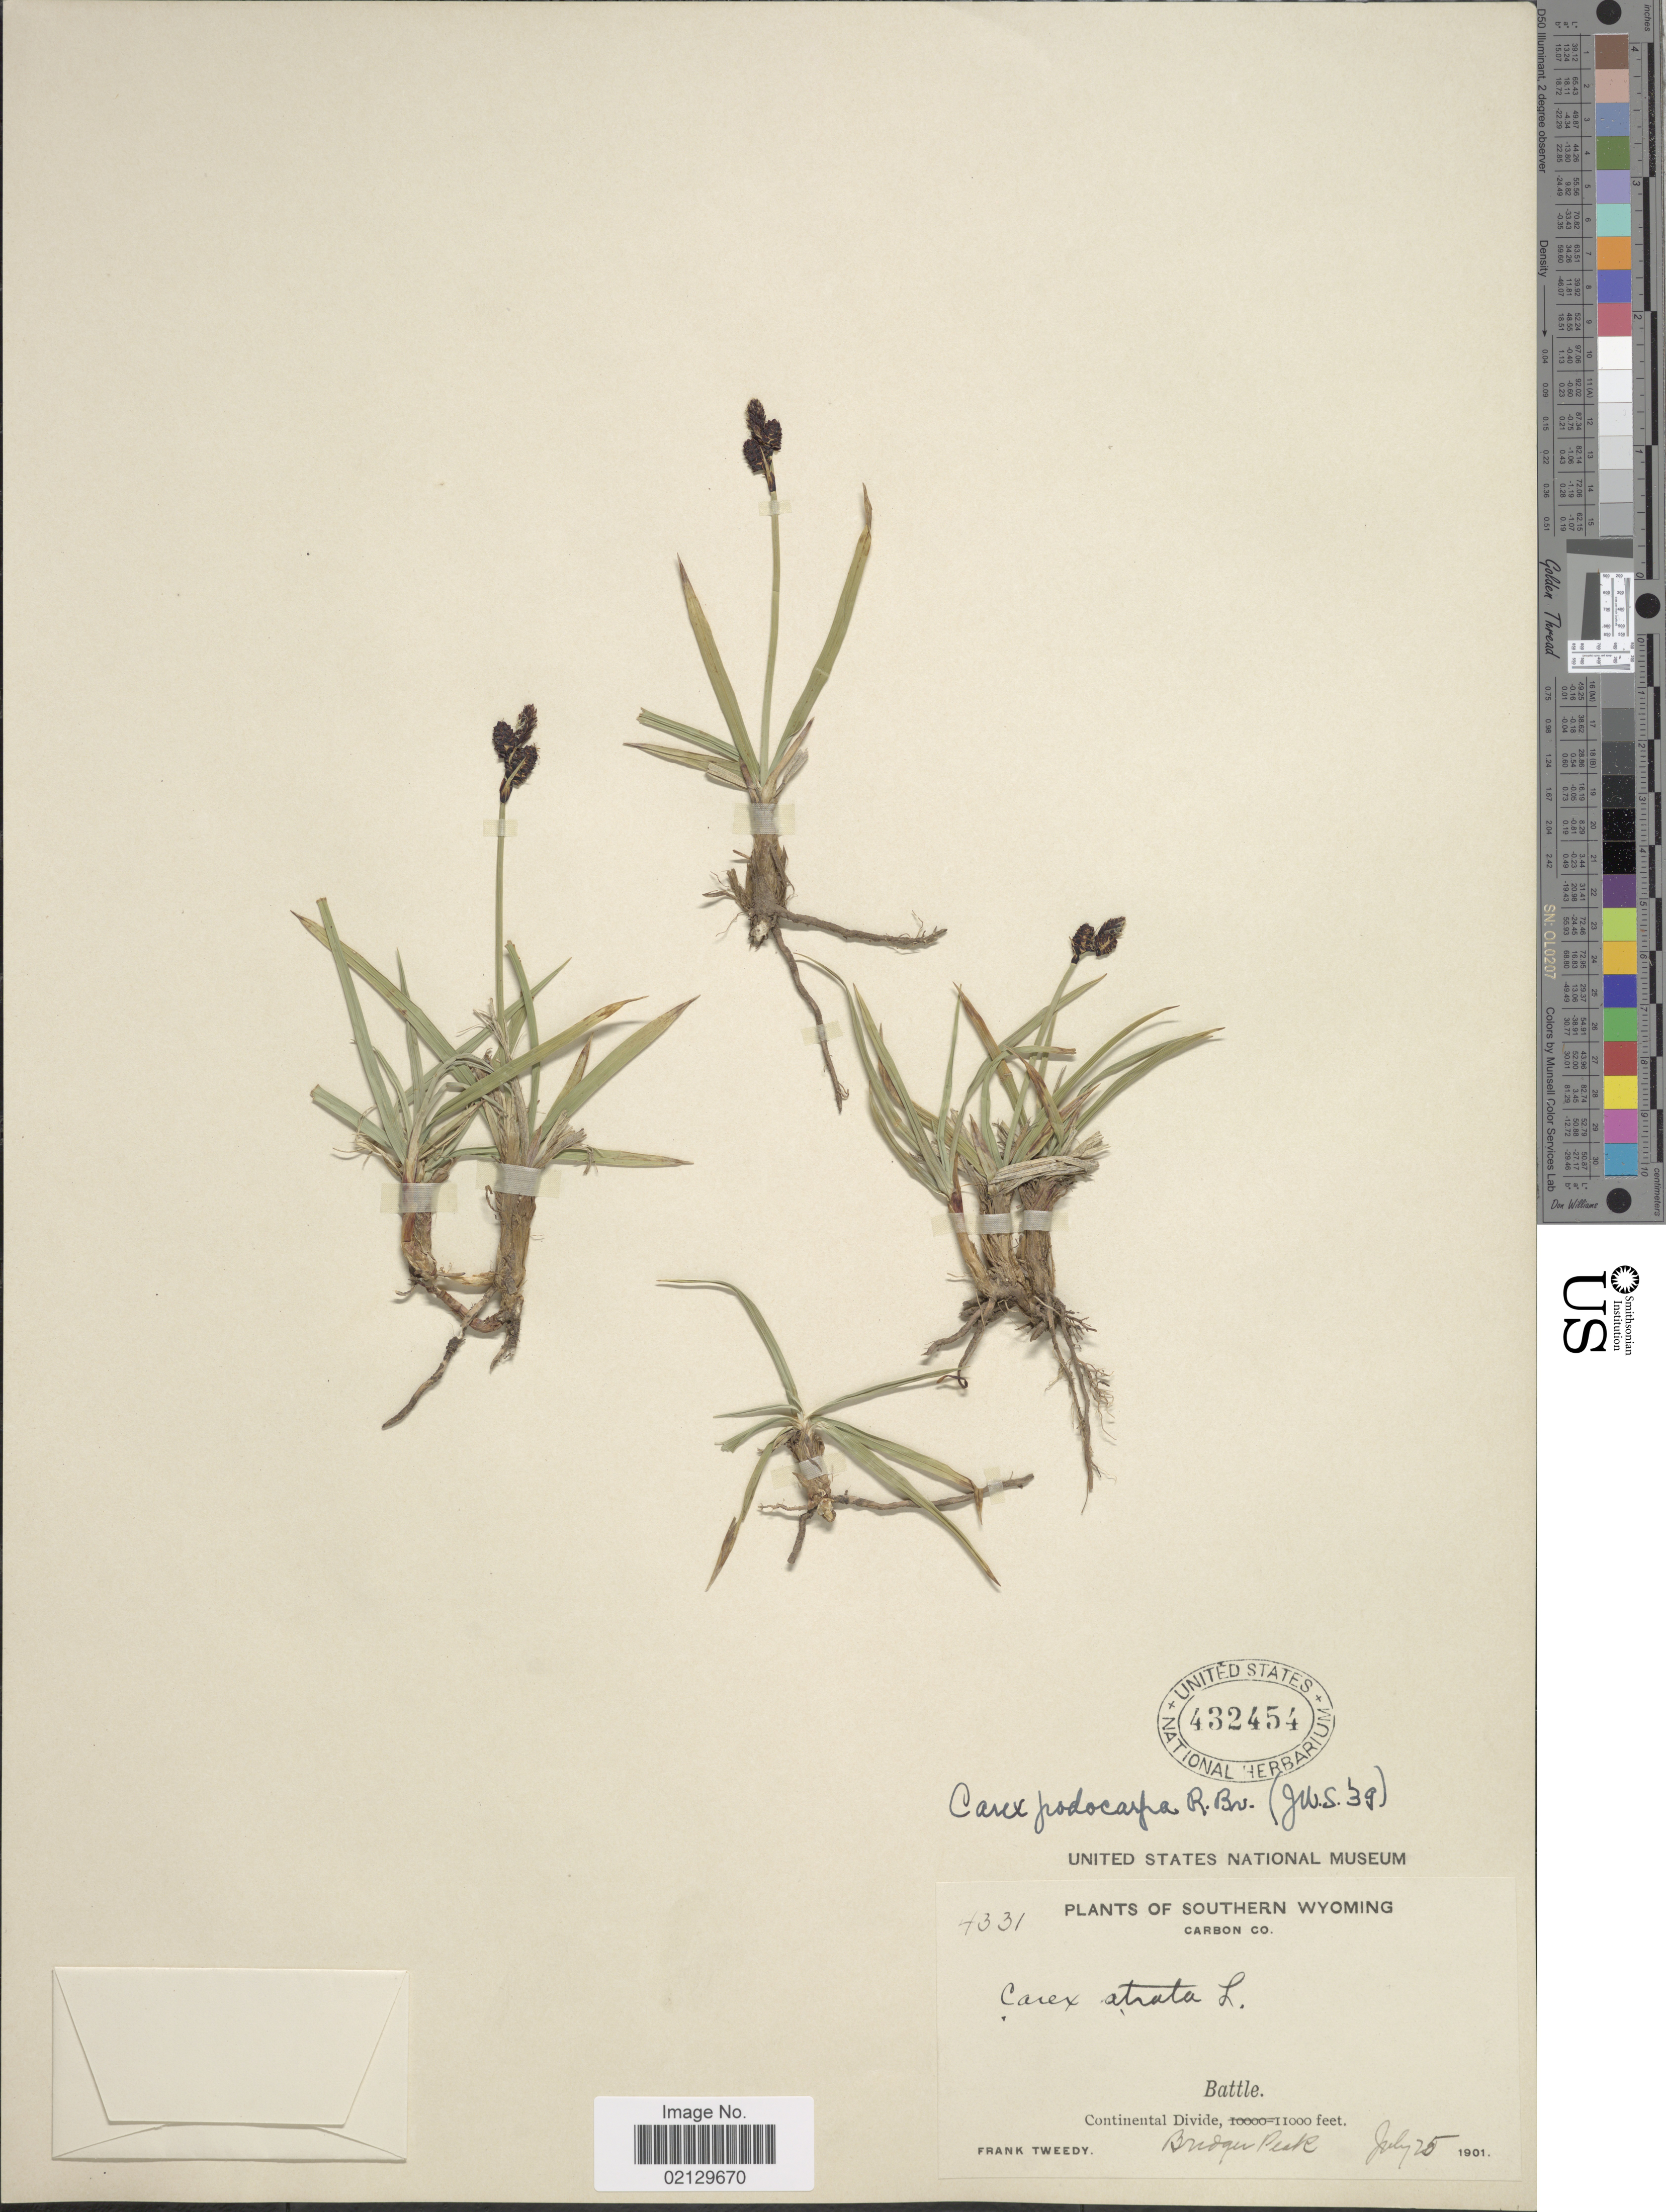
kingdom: Plantae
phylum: Tracheophyta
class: Liliopsida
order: Poales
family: Cyperaceae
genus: Carex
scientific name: Carex podocarpa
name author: R. Br.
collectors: F. Tweedy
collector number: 4331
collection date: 1901-07-25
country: United States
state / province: Wyoming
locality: Southern Wyoming, Carbon Co., Battle Continental Divide. Bridger Peak.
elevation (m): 3353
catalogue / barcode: US 432454